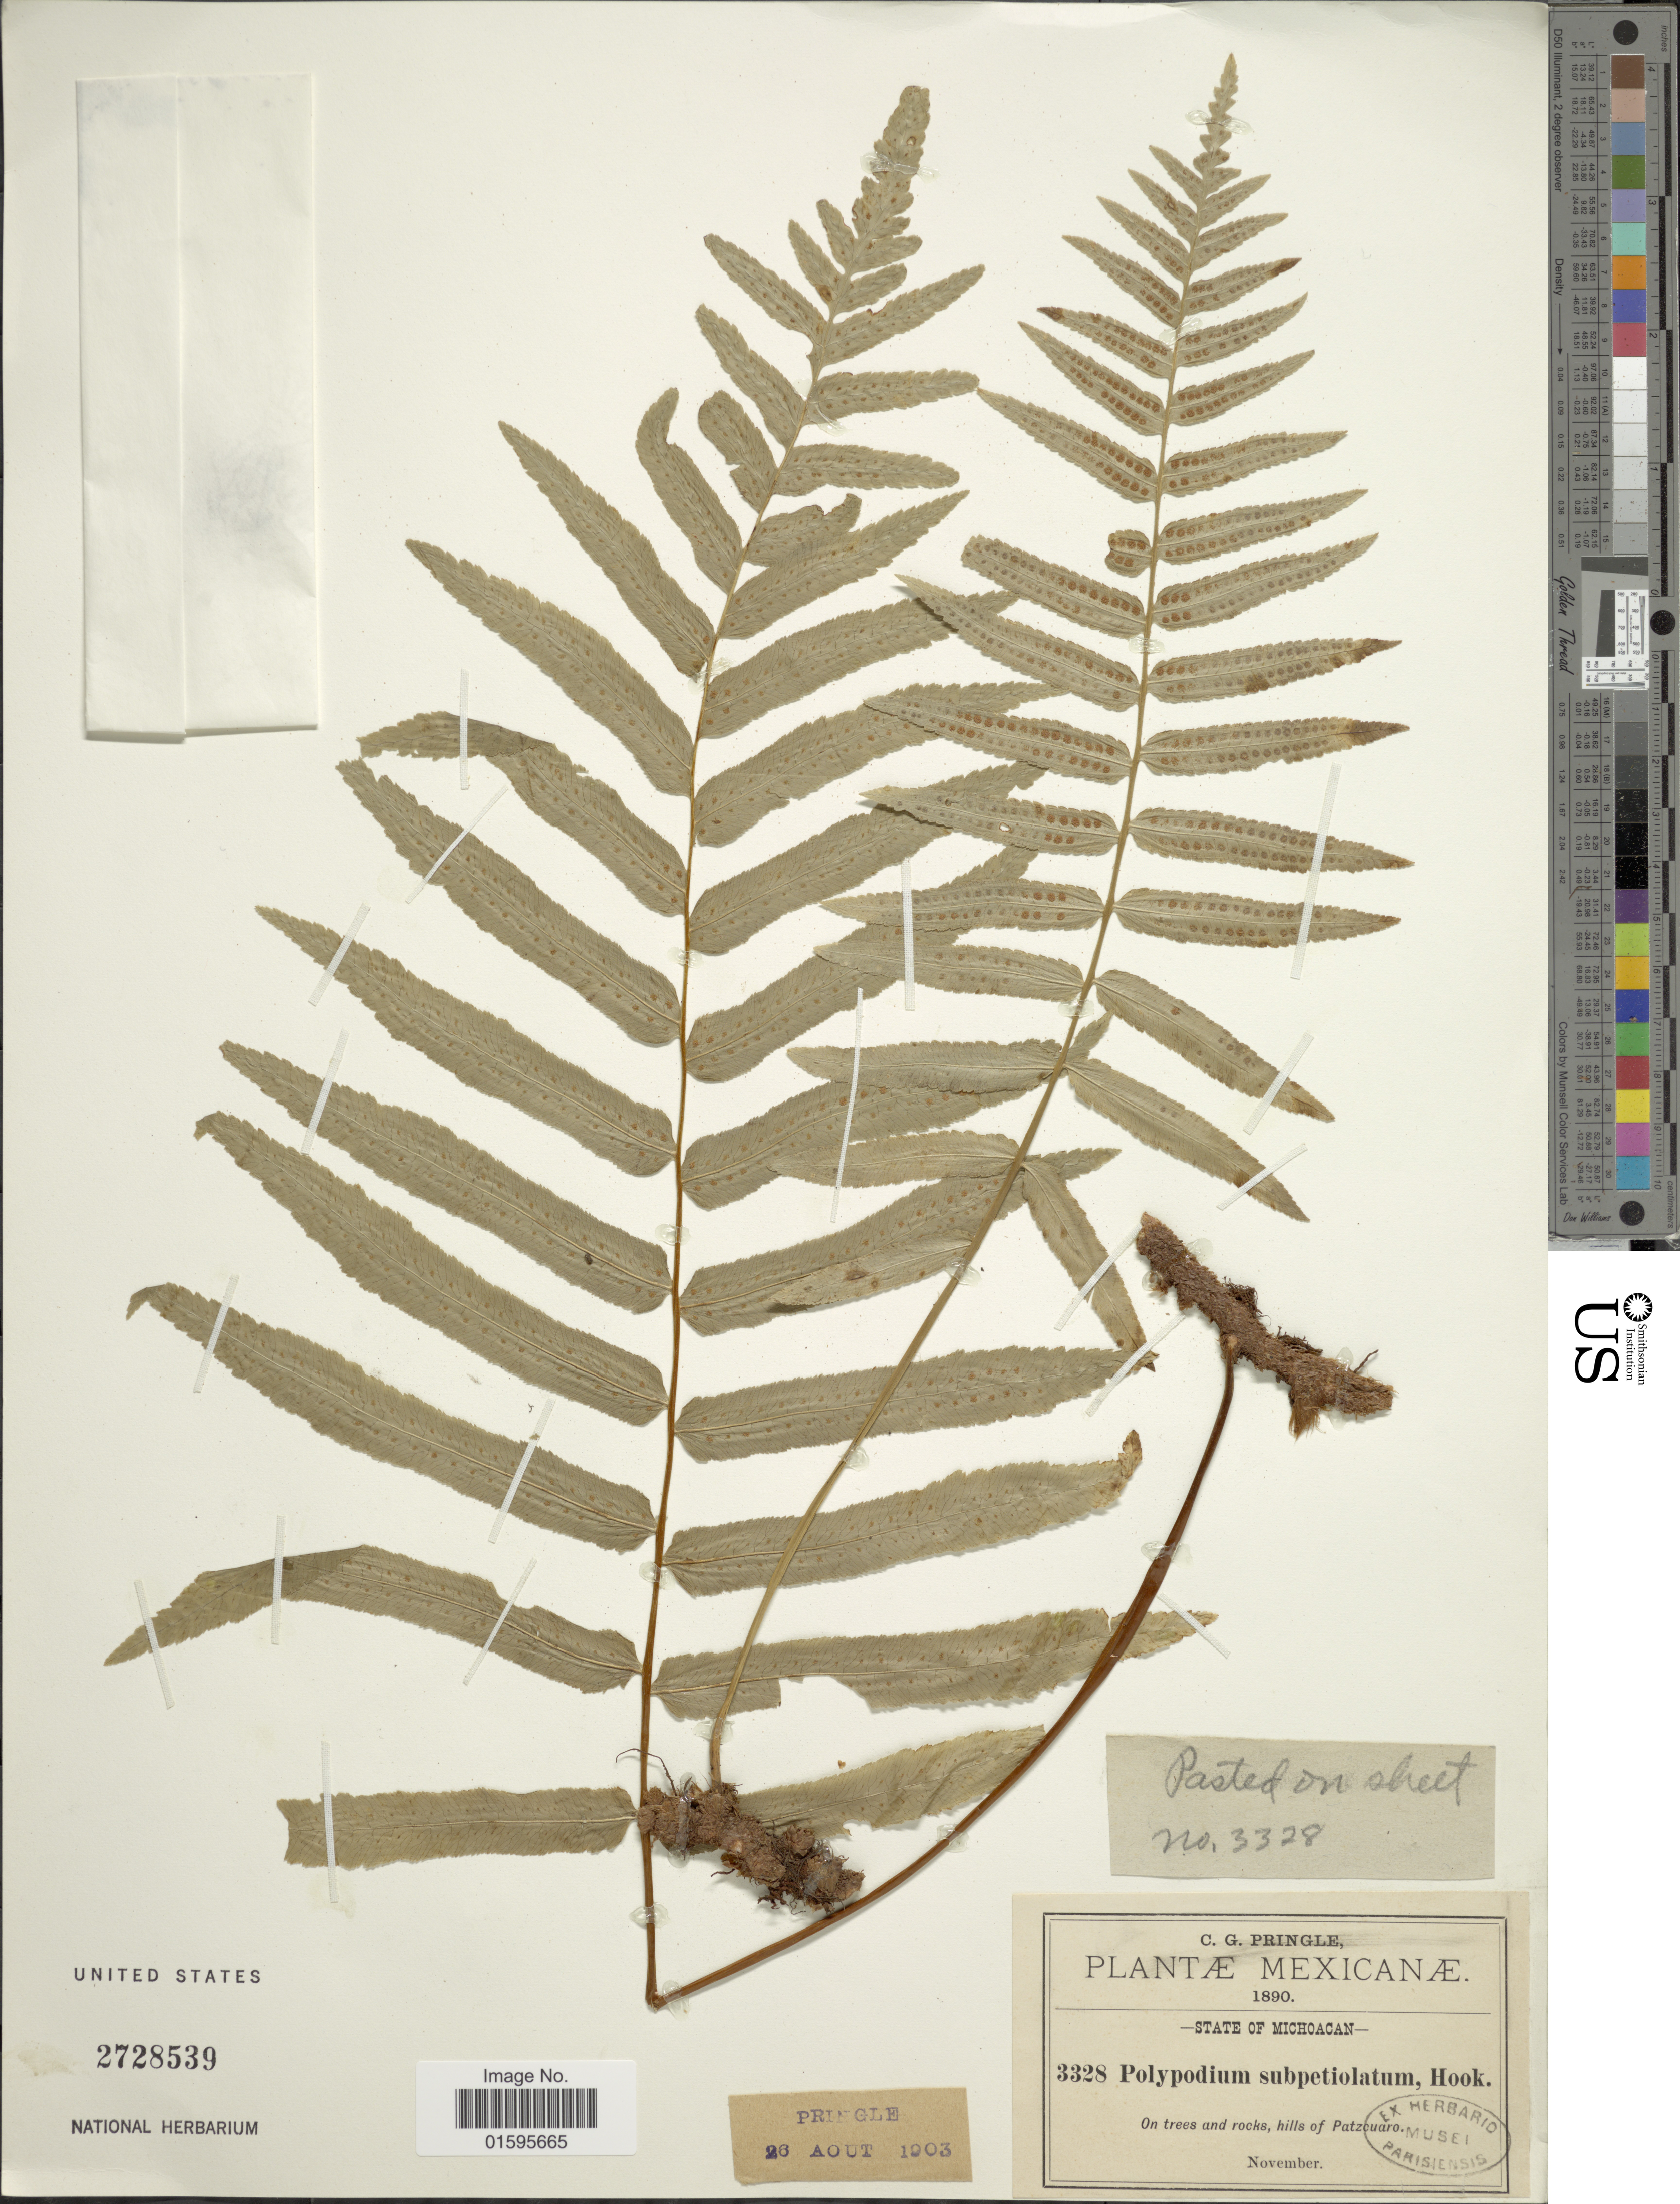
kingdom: Plantae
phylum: Tracheophyta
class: Polypodiopsida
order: Polypodiales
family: Polypodiaceae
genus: Polypodium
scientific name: Polypodium subpetiolatum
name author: Hook.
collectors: C. G. Pringle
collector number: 3328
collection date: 1890-11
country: Mexico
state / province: Michoacán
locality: Mexicanae, State of Michoacan, hills of Patzcuaro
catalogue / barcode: US 2728539